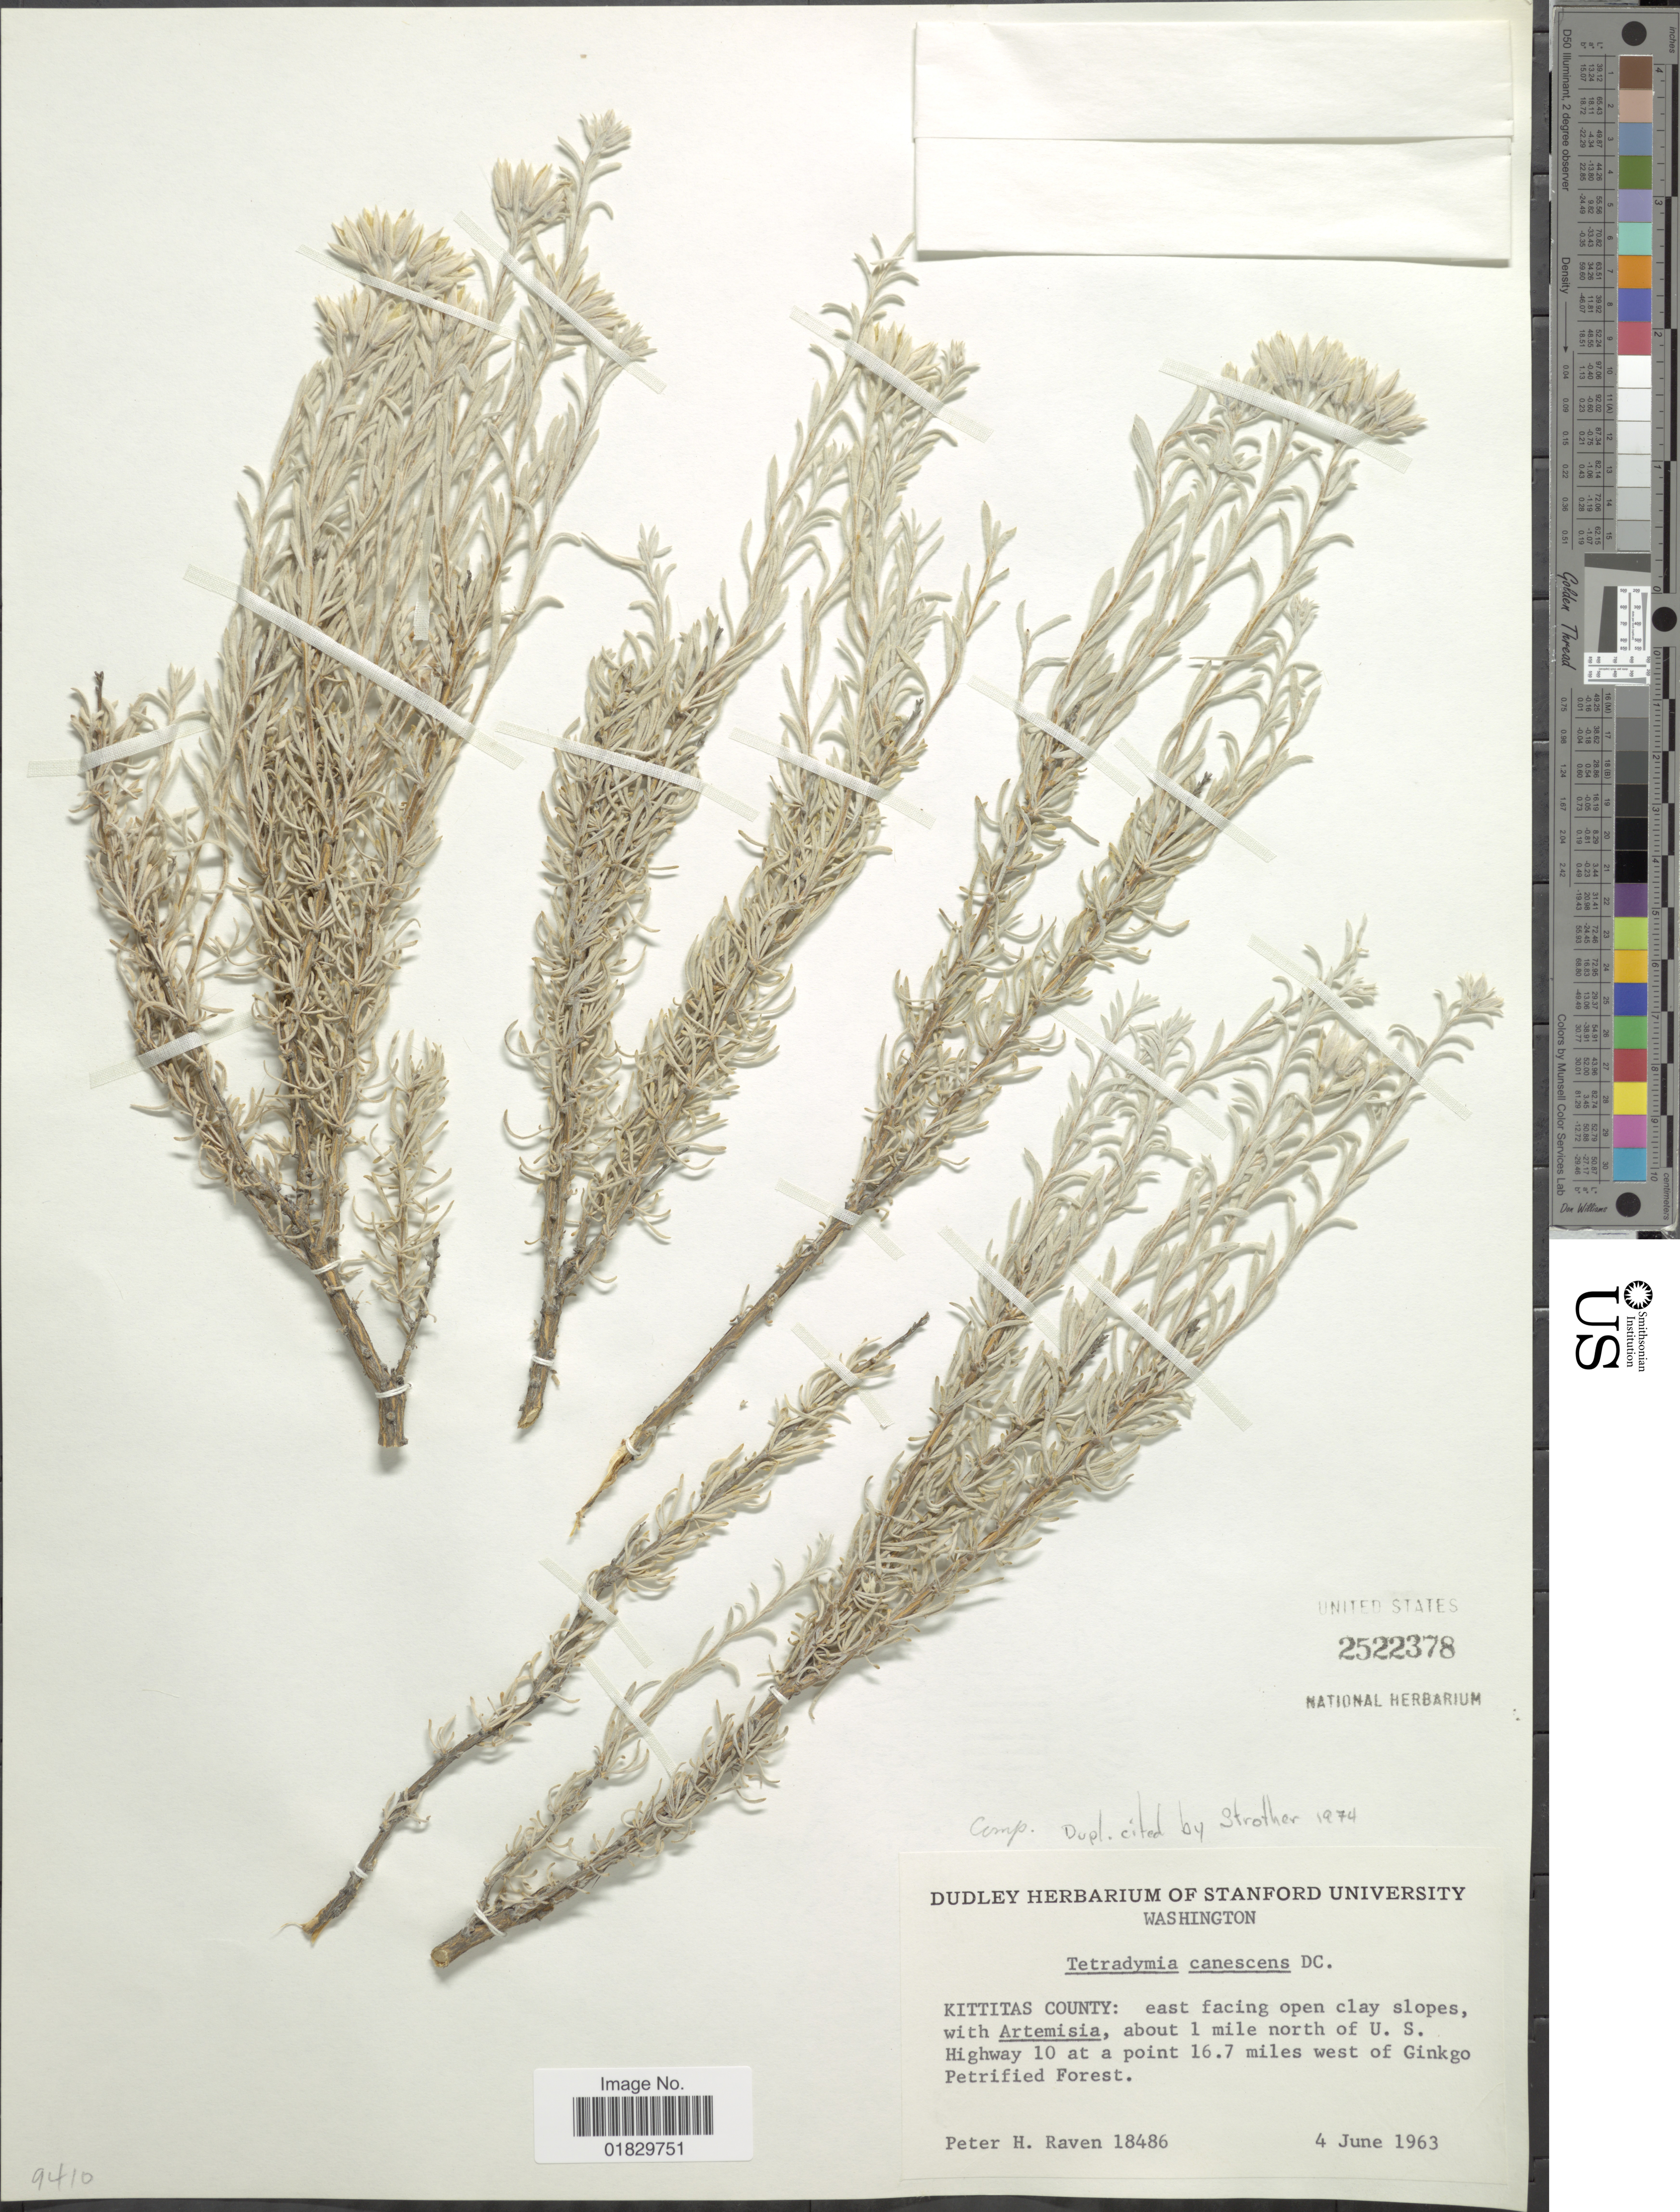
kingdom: Plantae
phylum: Tracheophyta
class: Magnoliopsida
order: Asterales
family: Asteraceae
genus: Tetradymia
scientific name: Tetradymia canescens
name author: DC.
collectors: P. Raven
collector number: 18486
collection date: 1963-06-04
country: United States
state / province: Washington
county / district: Kittitas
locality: Kittitas County: east facing open clay slopes, with Artemisia, about 1 mile north ofU.S. Highway 10 at a point 16.7 miles west of Ginkgo Petrified Forest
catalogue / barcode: US 2522378